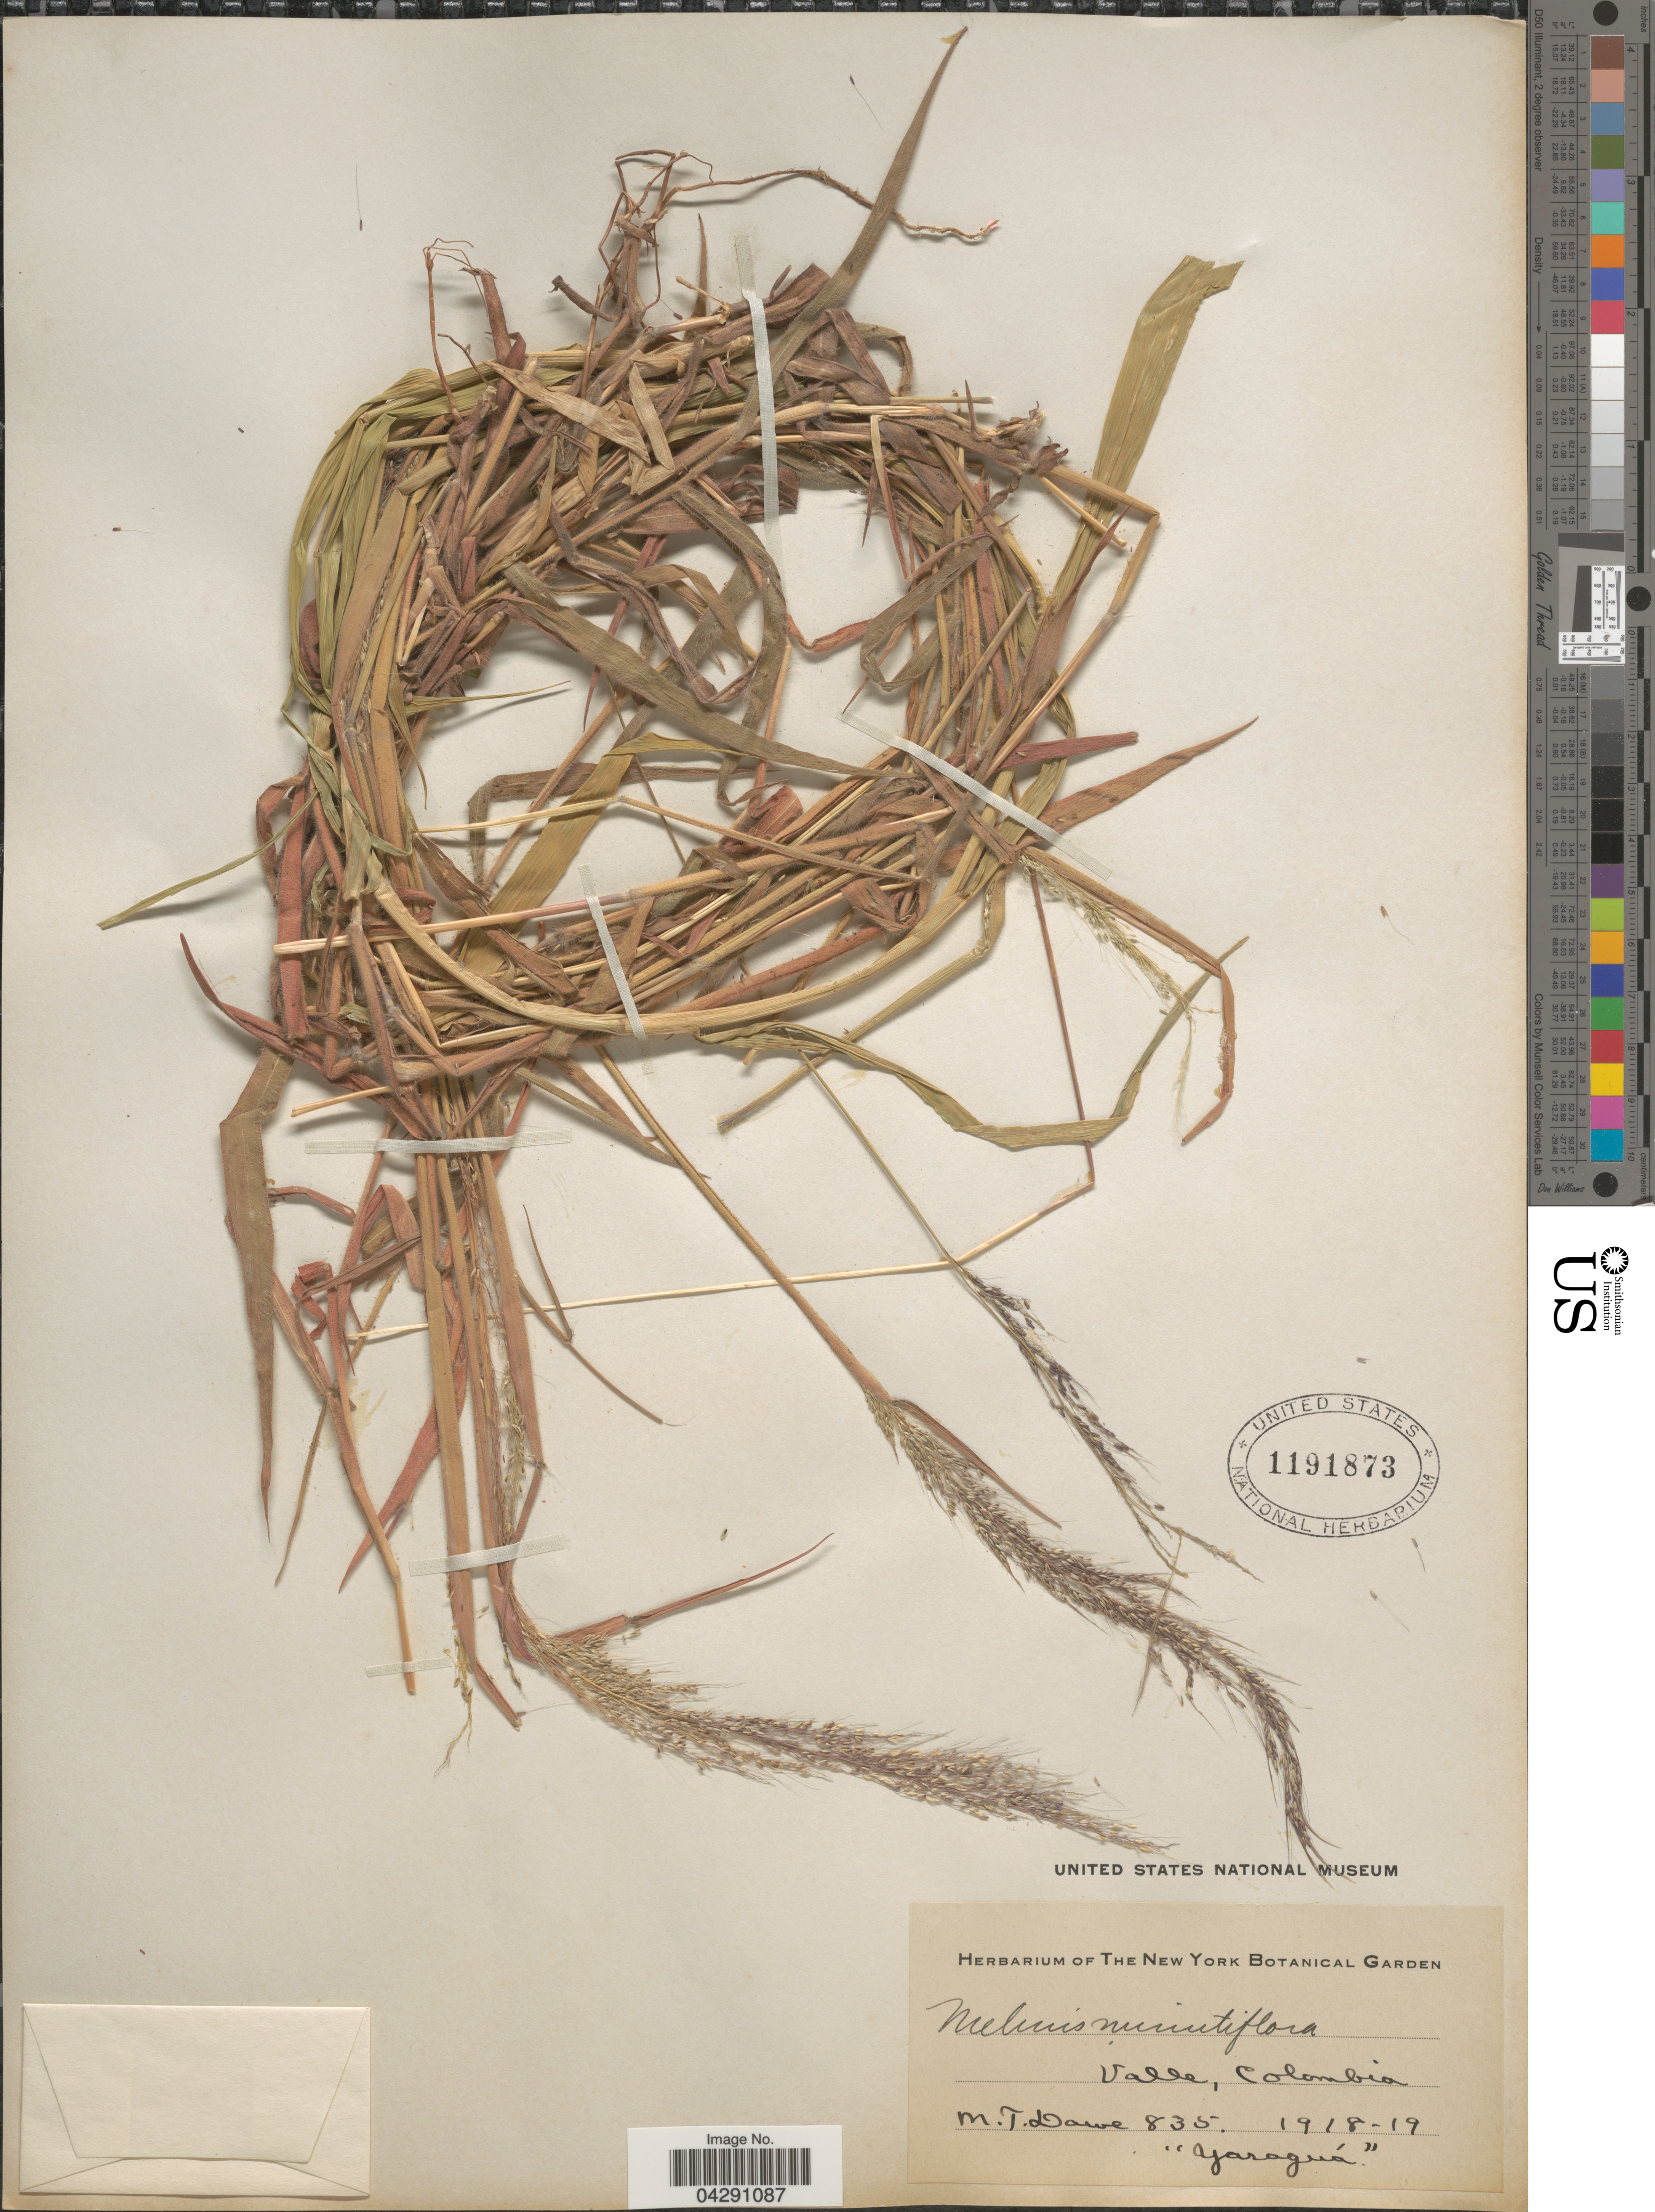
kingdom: Plantae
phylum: Tracheophyta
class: Liliopsida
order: Poales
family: Poaceae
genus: Melinis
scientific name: Melinis minutiflora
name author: P. Beauv.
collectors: M. T. Dawe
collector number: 835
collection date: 1918/1919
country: Colombia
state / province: Valle del Cauca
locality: Valle.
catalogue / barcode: US 1191873